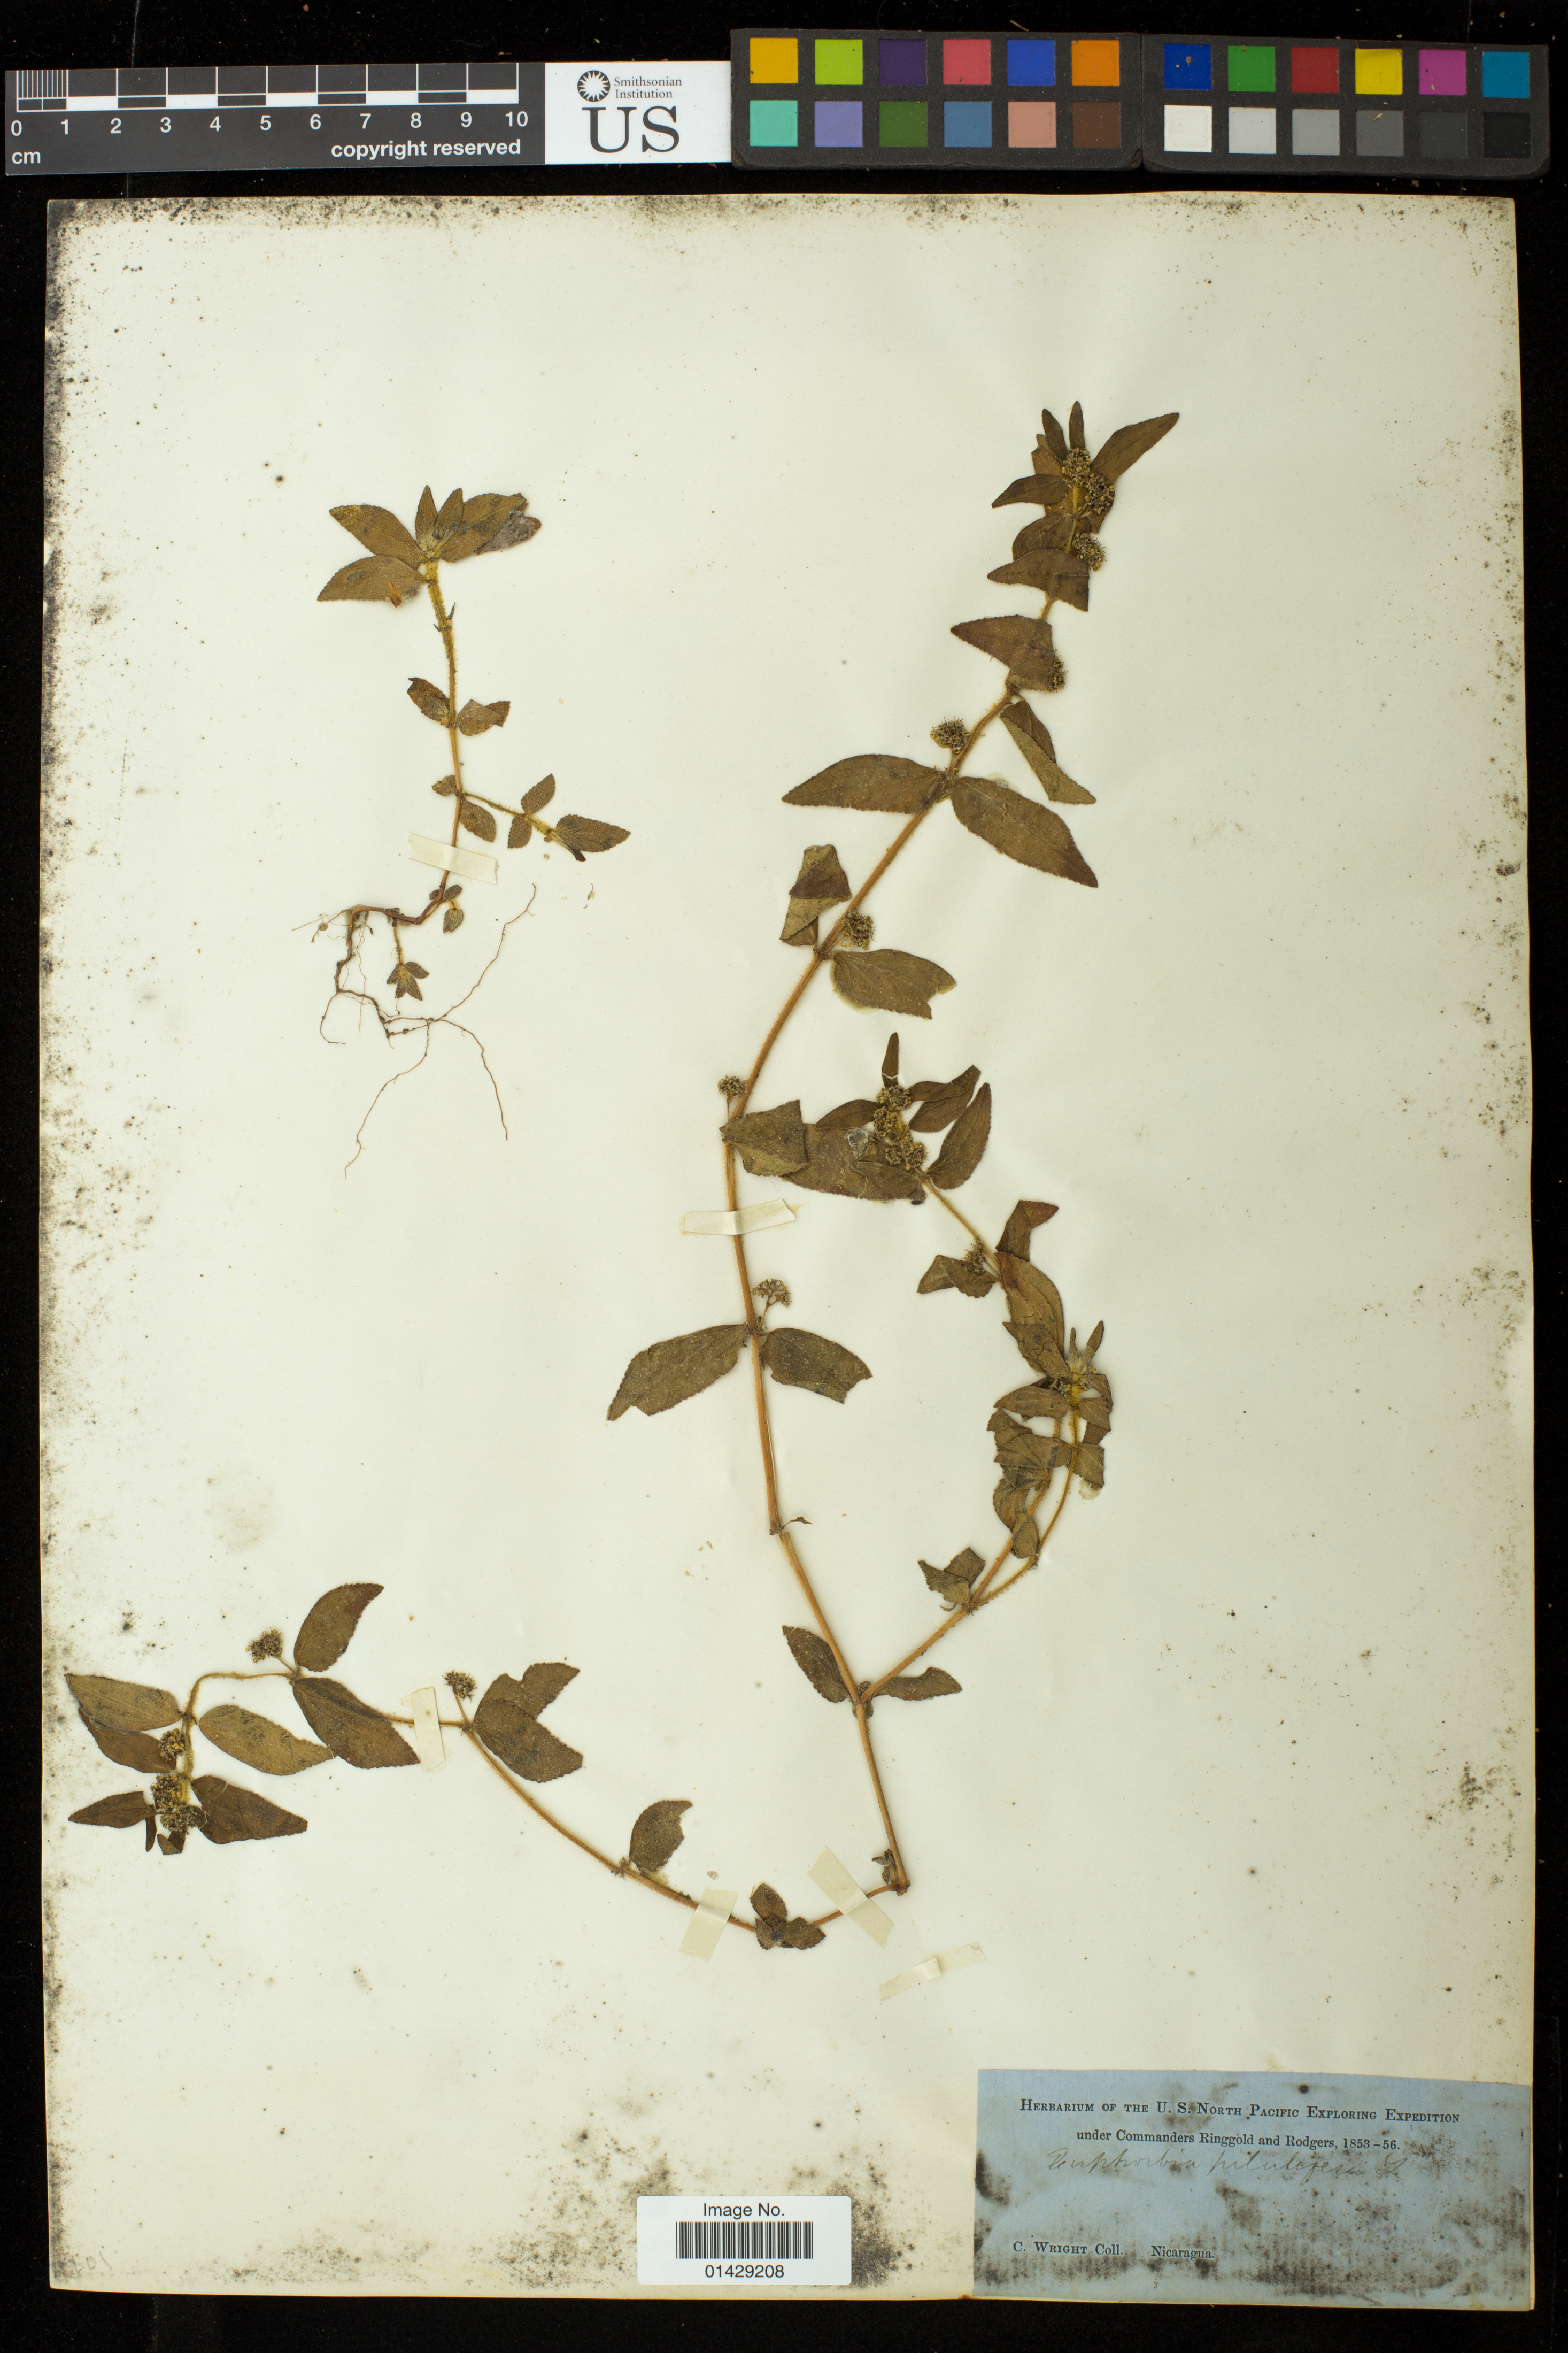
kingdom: Plantae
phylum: Tracheophyta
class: Magnoliopsida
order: Malpighiales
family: Euphorbiaceae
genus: Euphorbia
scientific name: Euphorbia hirta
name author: L.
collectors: C. Wright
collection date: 1853/1856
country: Nicaragua